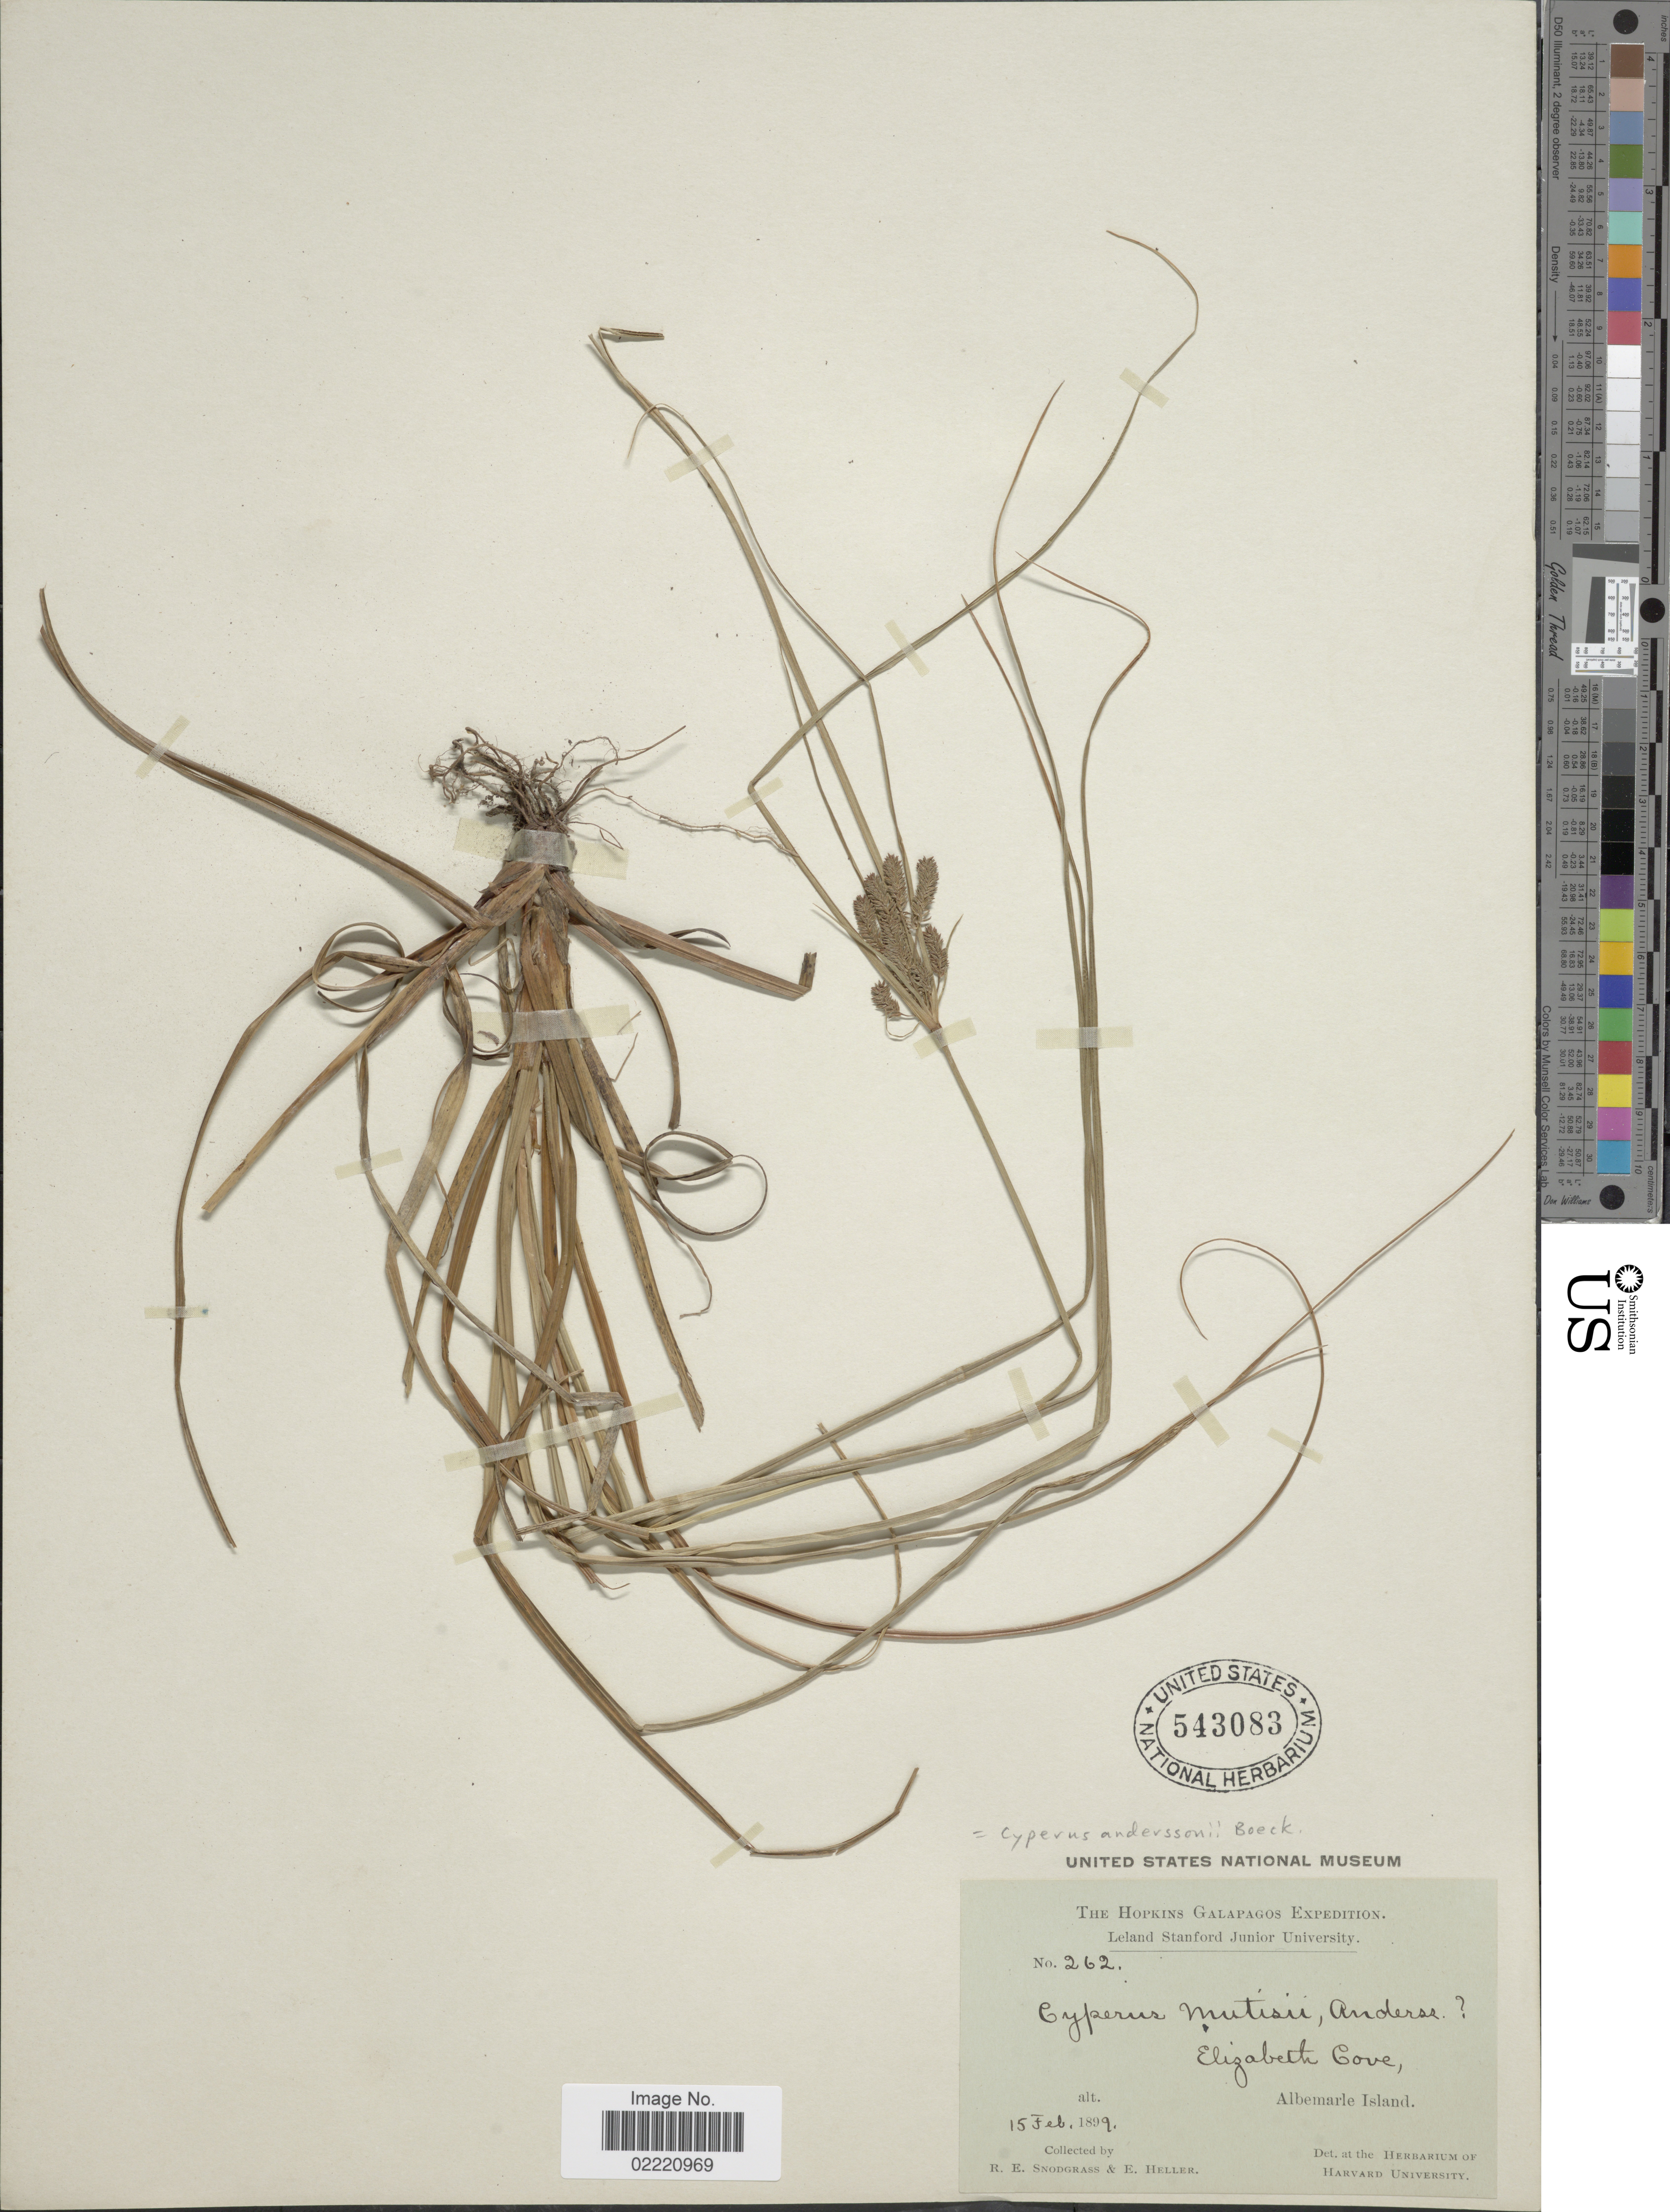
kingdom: Plantae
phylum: Tracheophyta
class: Liliopsida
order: Poales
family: Cyperaceae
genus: Cyperus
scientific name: Cyperus anderssonii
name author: Boeckeler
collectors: R. E. Snodgrass & E. Heller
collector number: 262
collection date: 1899-02-15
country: Ecuador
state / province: Colón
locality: The Hopkins Galapagos, Elizabeth Cove, Albemarle Island.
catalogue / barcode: US 543083